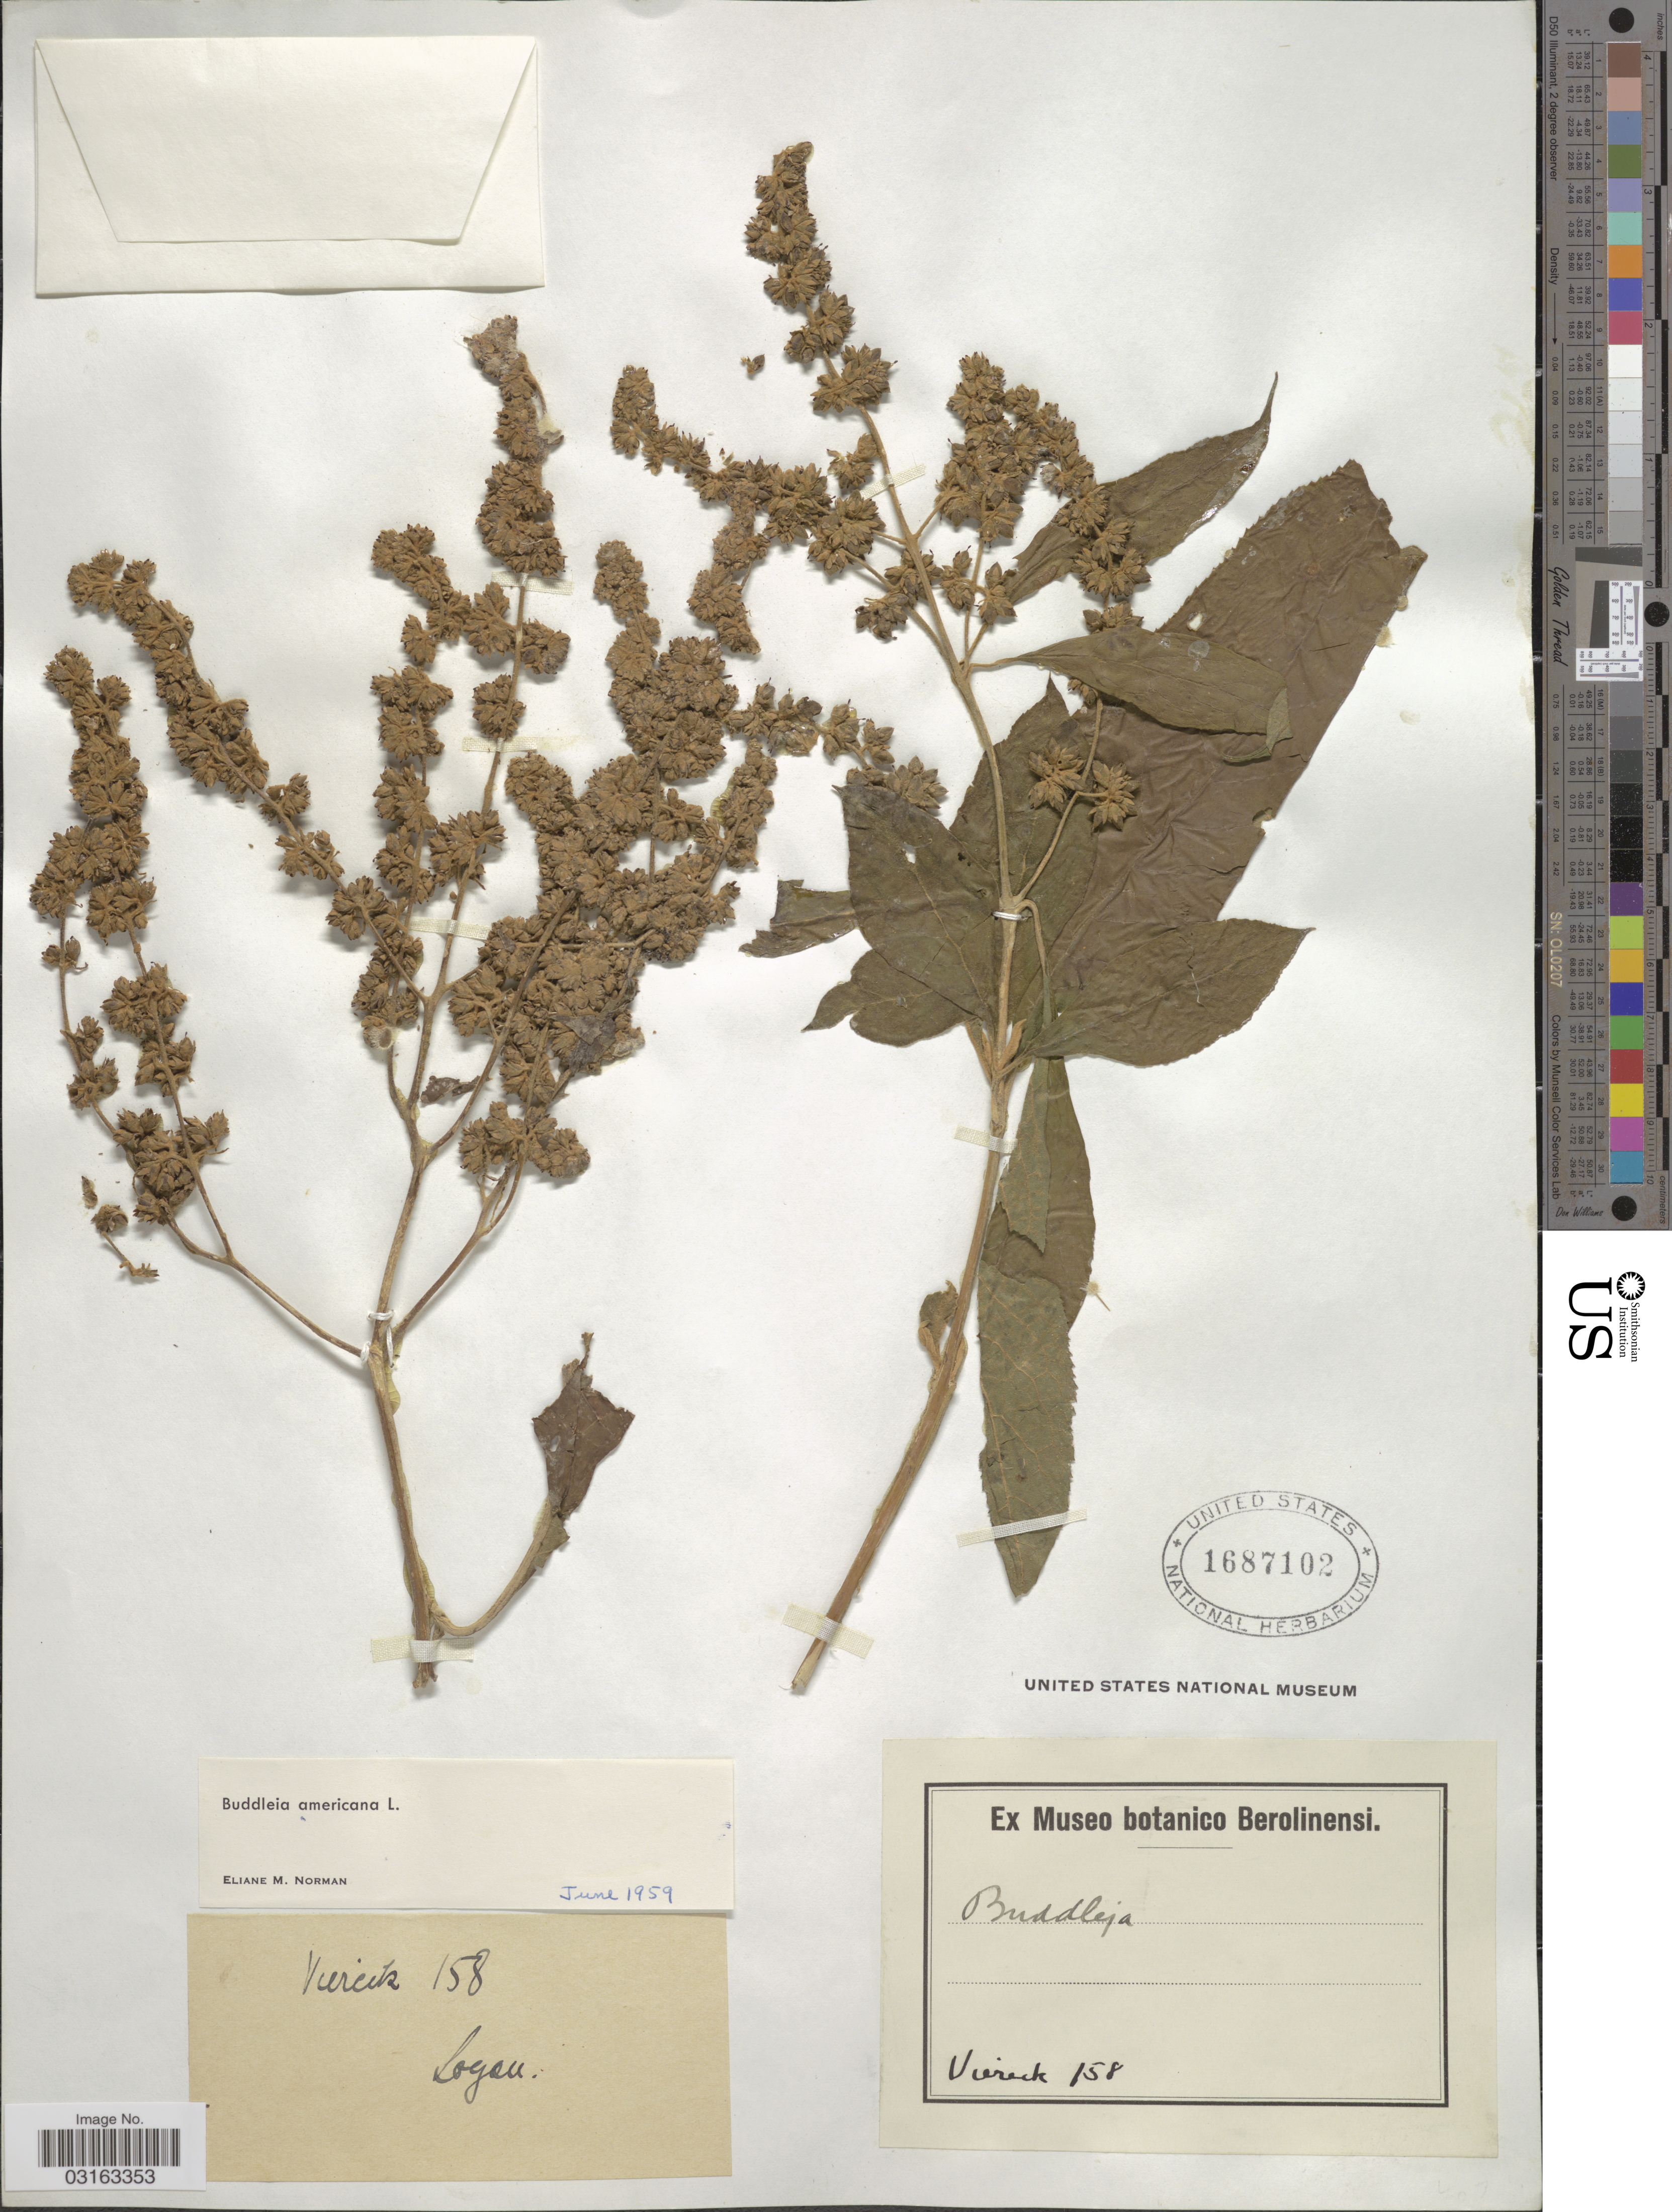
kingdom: Plantae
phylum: Tracheophyta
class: Magnoliopsida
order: Lamiales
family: Scrophulariaceae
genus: Buddleja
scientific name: Buddleja americana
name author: L.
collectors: -. Viereck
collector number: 158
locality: Logsu. [interpreted]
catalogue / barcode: US 1687102